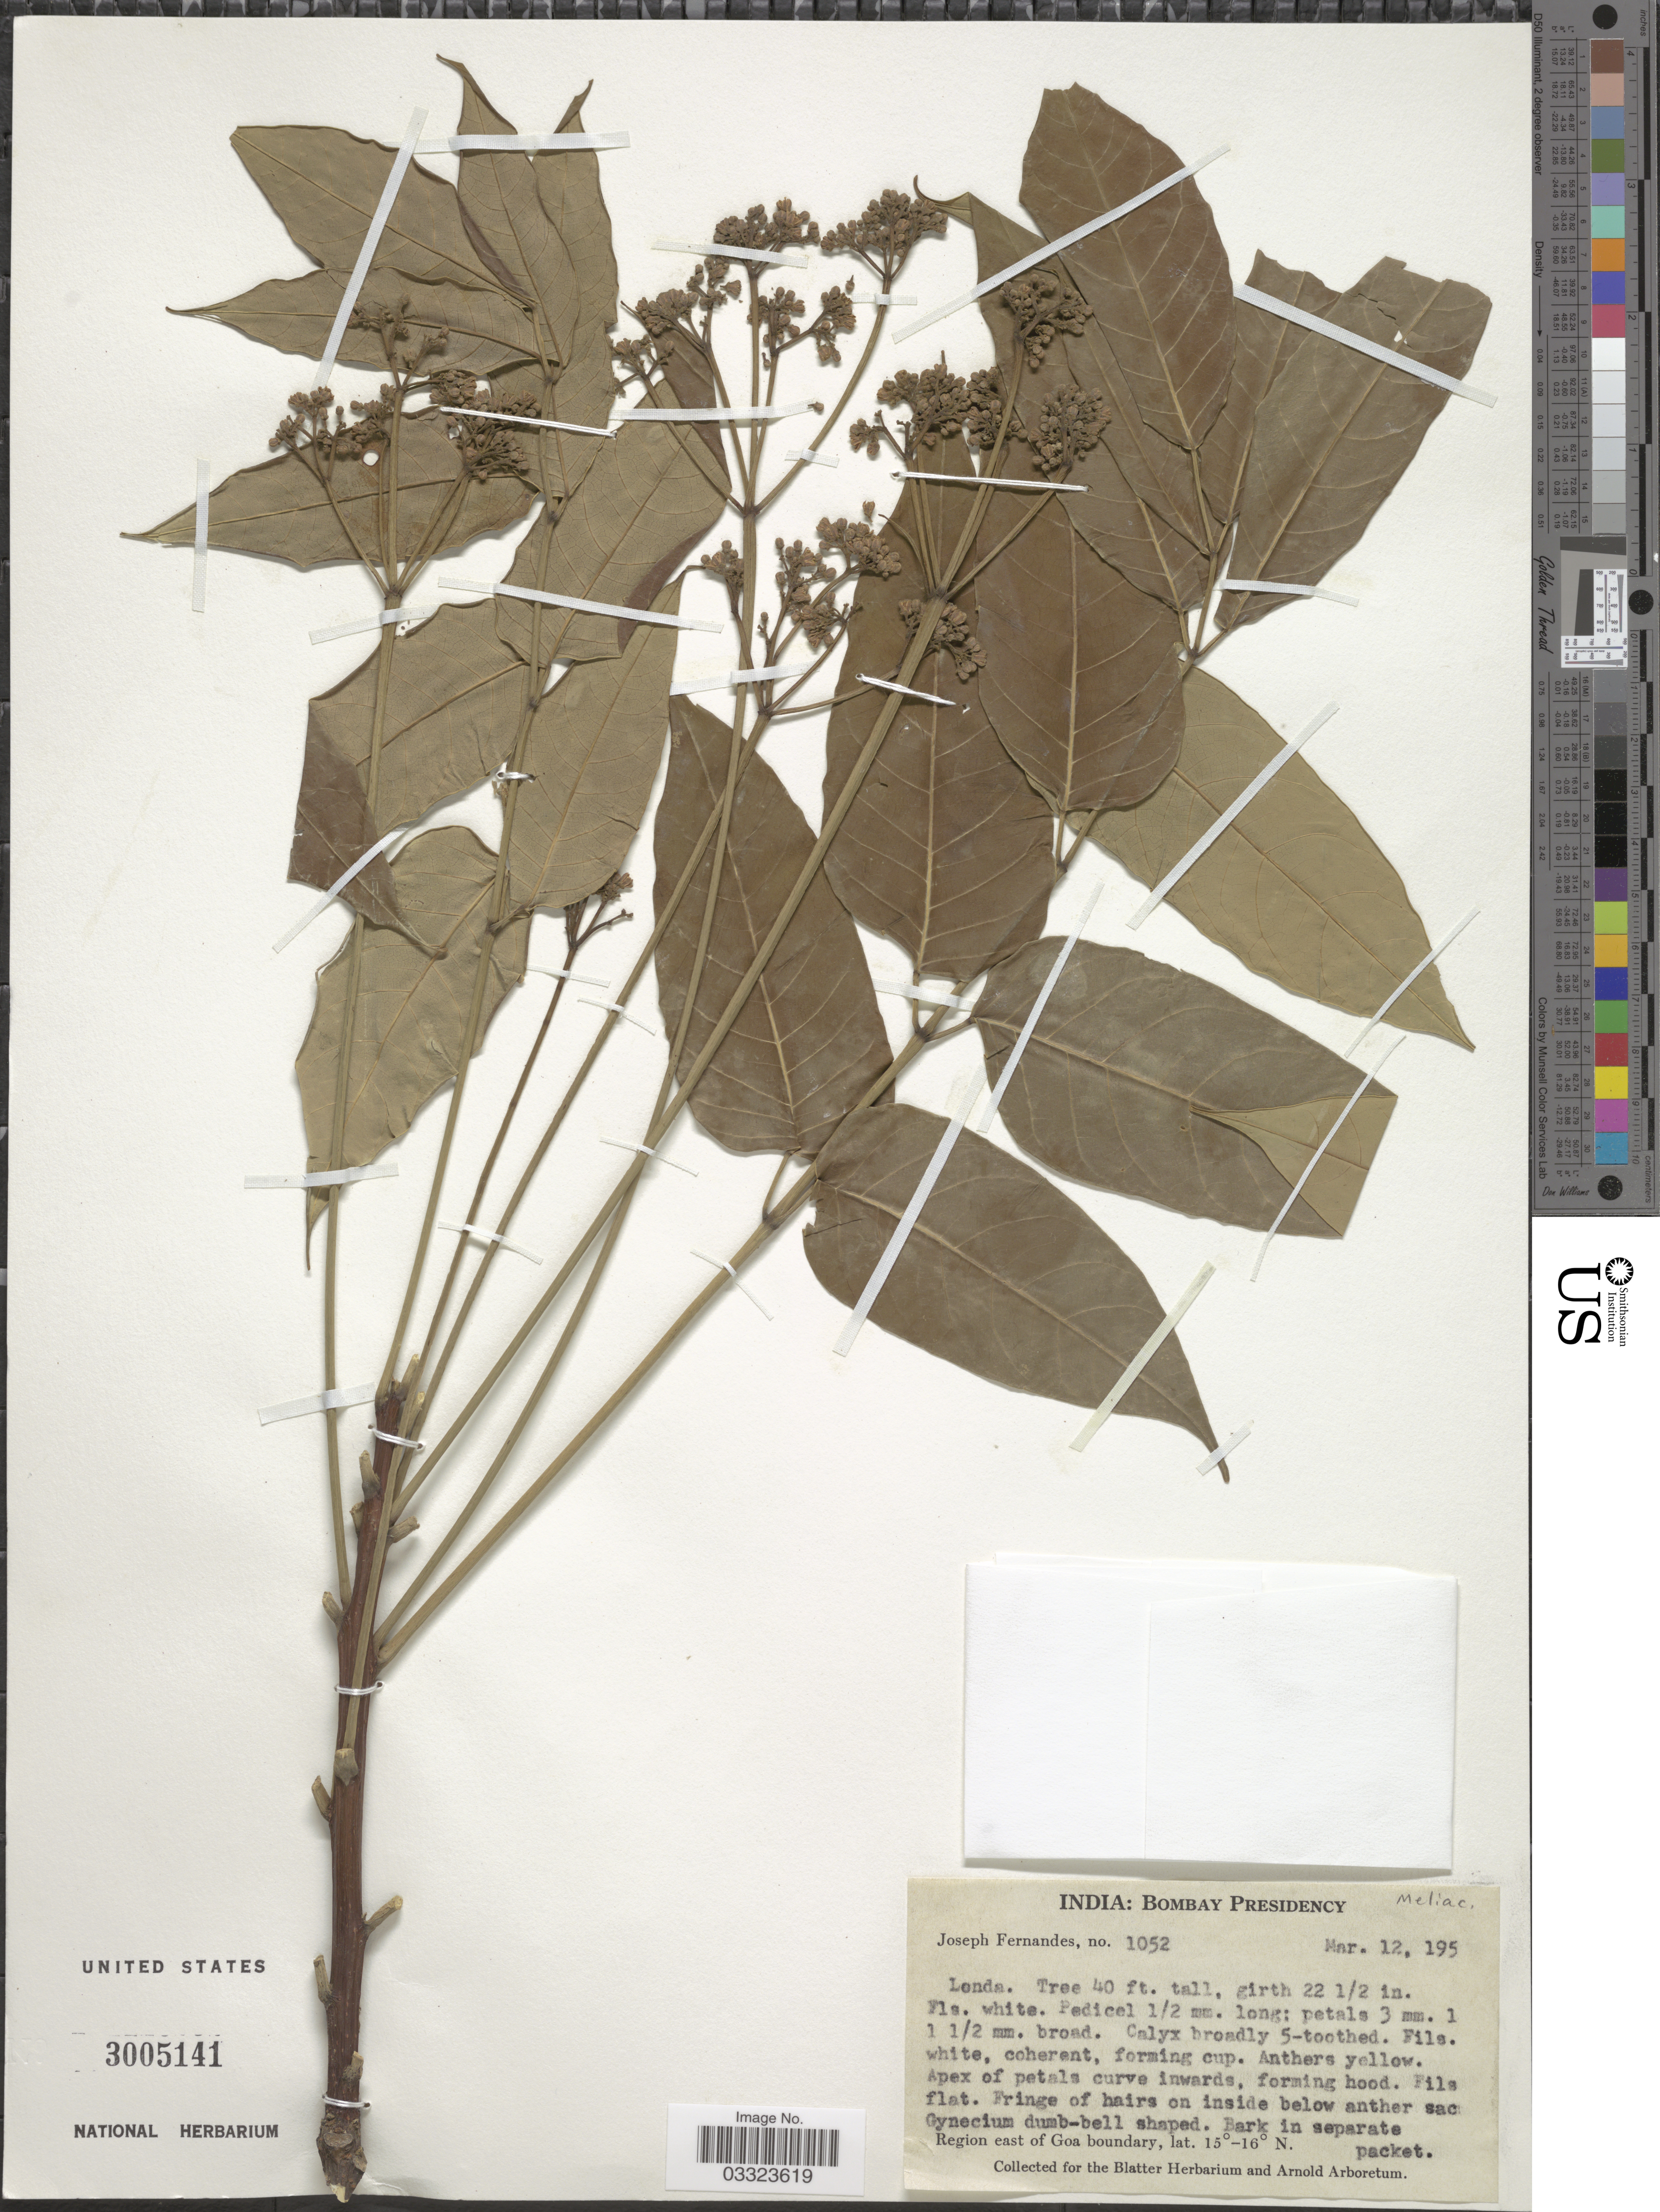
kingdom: Plantae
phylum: Tracheophyta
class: Magnoliopsida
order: Sapindales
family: Meliaceae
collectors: J. Fernandes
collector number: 1052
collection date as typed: Mar. 12, 195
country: India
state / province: Goa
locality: Region east of Goa boundary.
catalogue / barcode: US 3005141